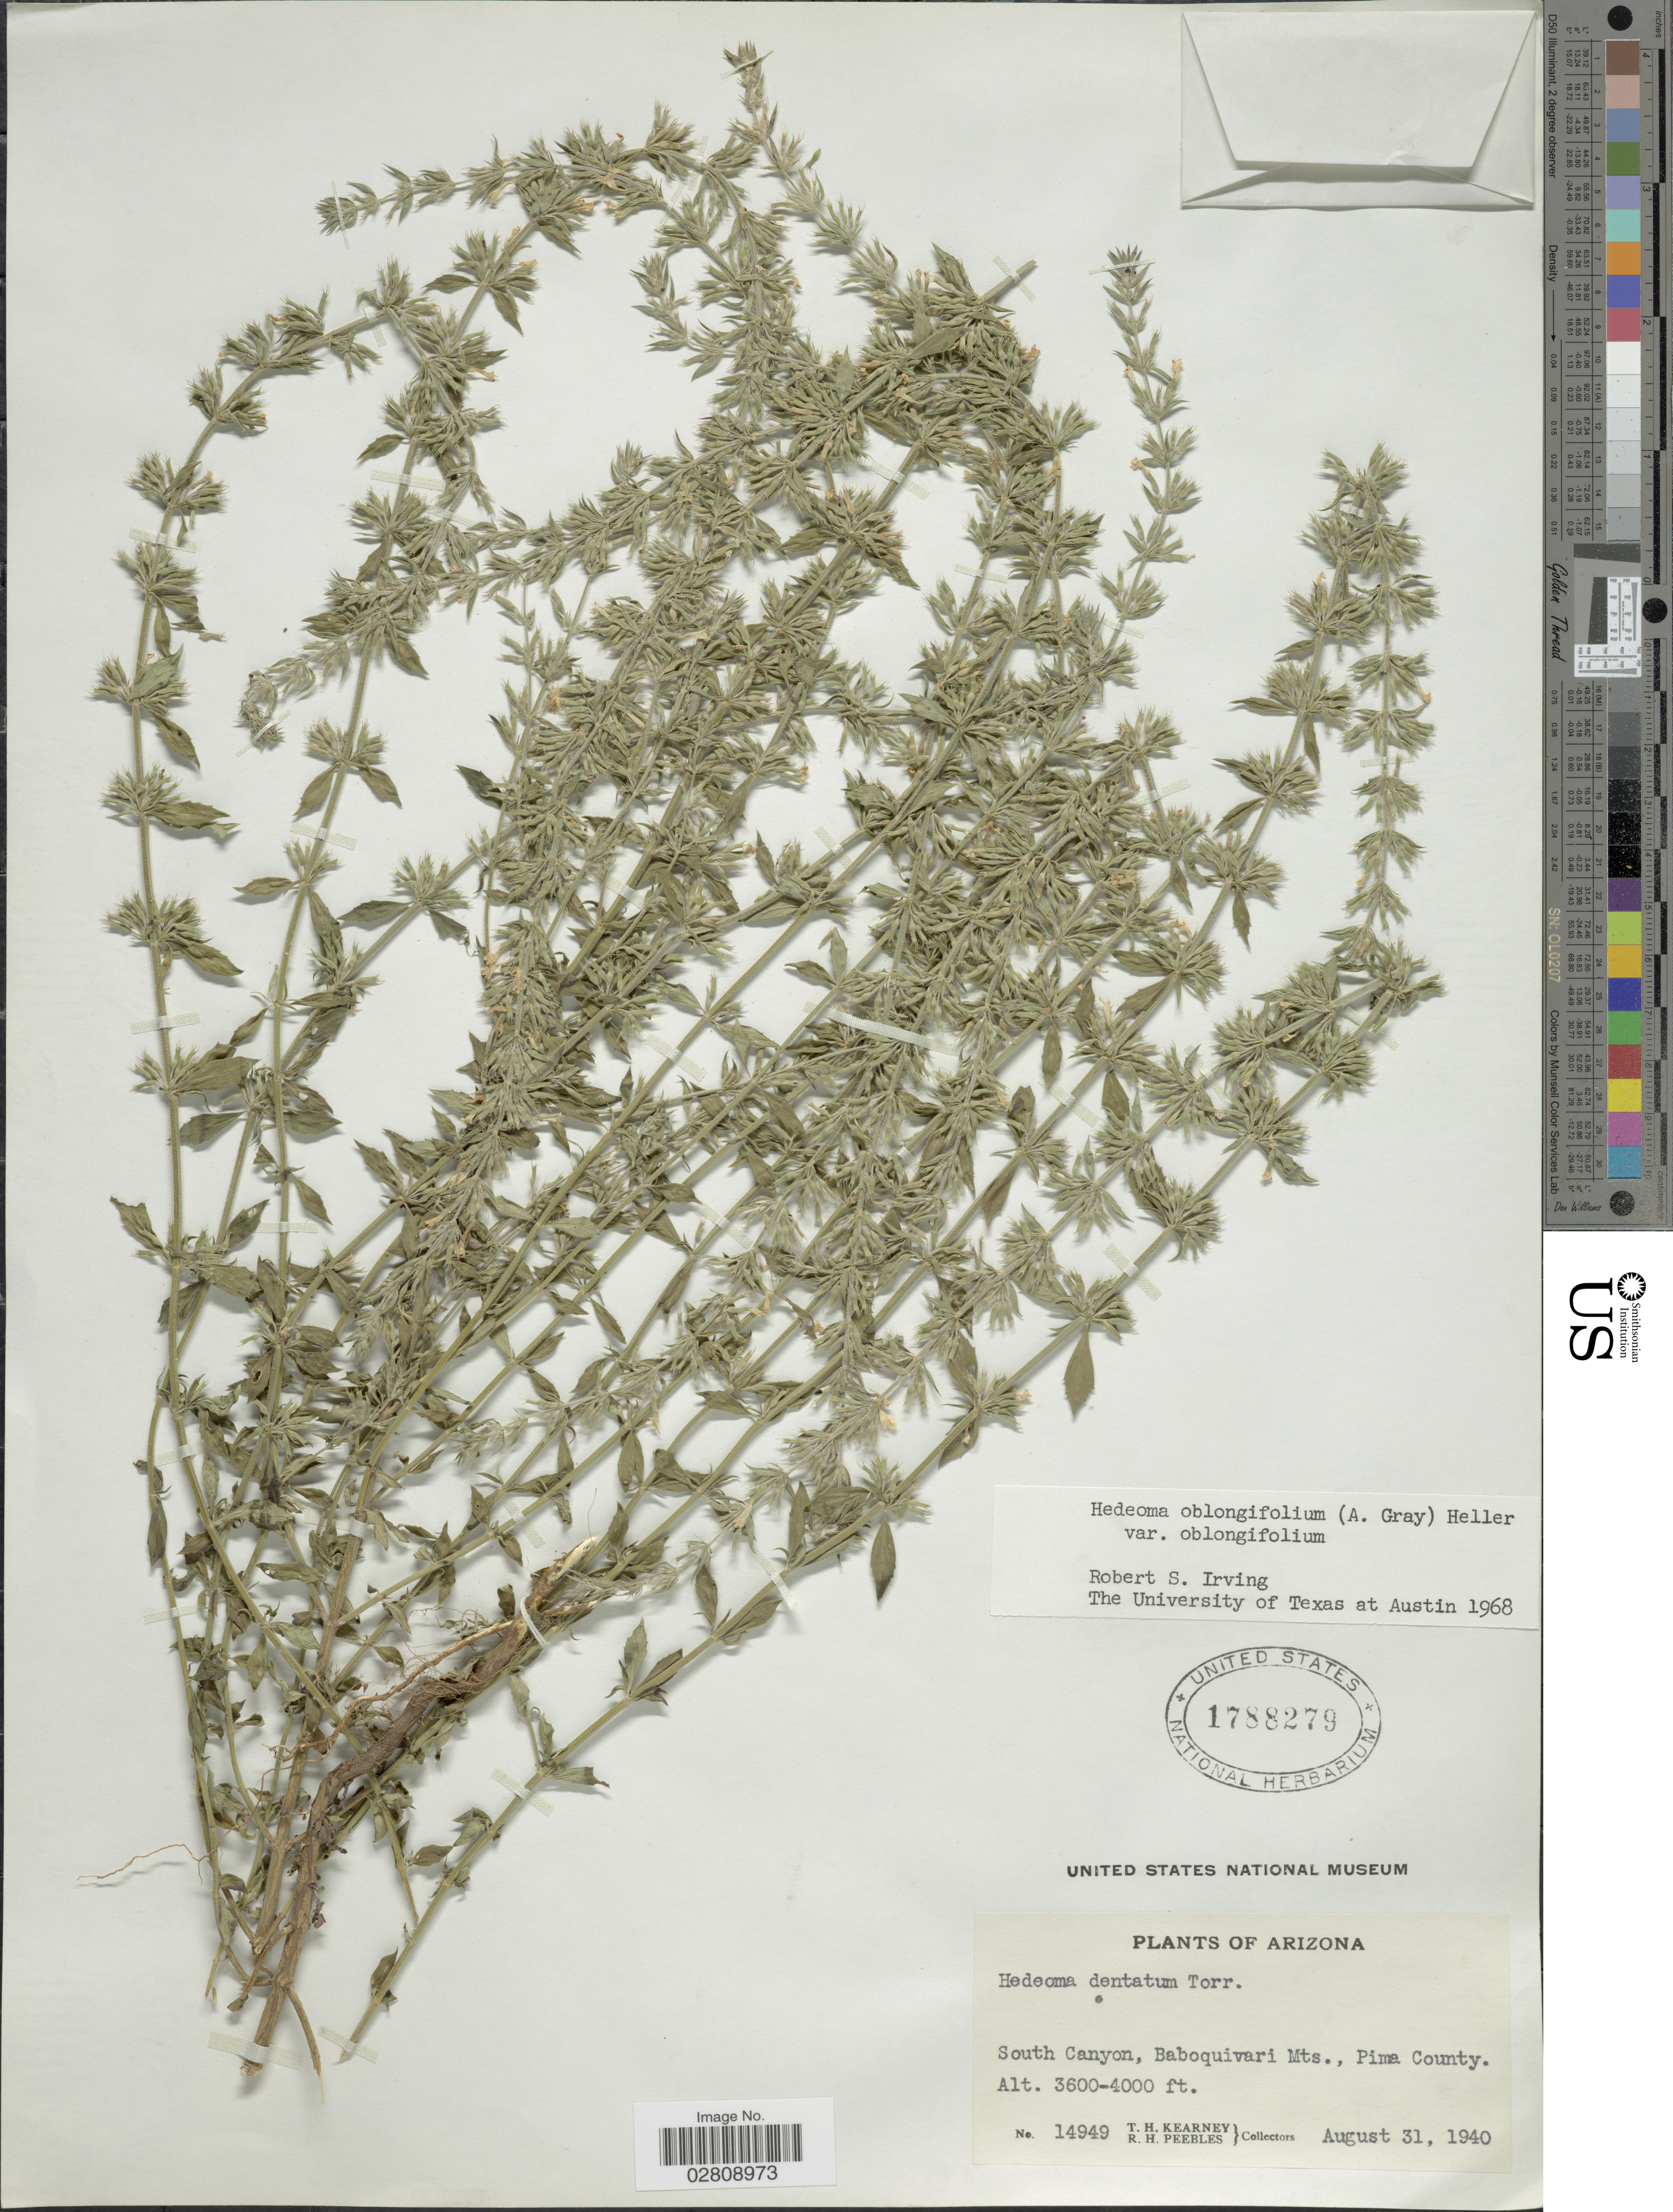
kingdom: Plantae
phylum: Tracheophyta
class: Magnoliopsida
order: Lamiales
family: Lamiaceae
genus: Hedeoma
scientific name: Hedeoma oblongifolia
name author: (A. Gray) A. Heller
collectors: T. H. Kearney & R. H. Peebles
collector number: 14949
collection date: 1940-08-31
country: United States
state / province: Arizona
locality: South Canyon, Baboquivari Mts., Pima County.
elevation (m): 1097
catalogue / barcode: US 1788279